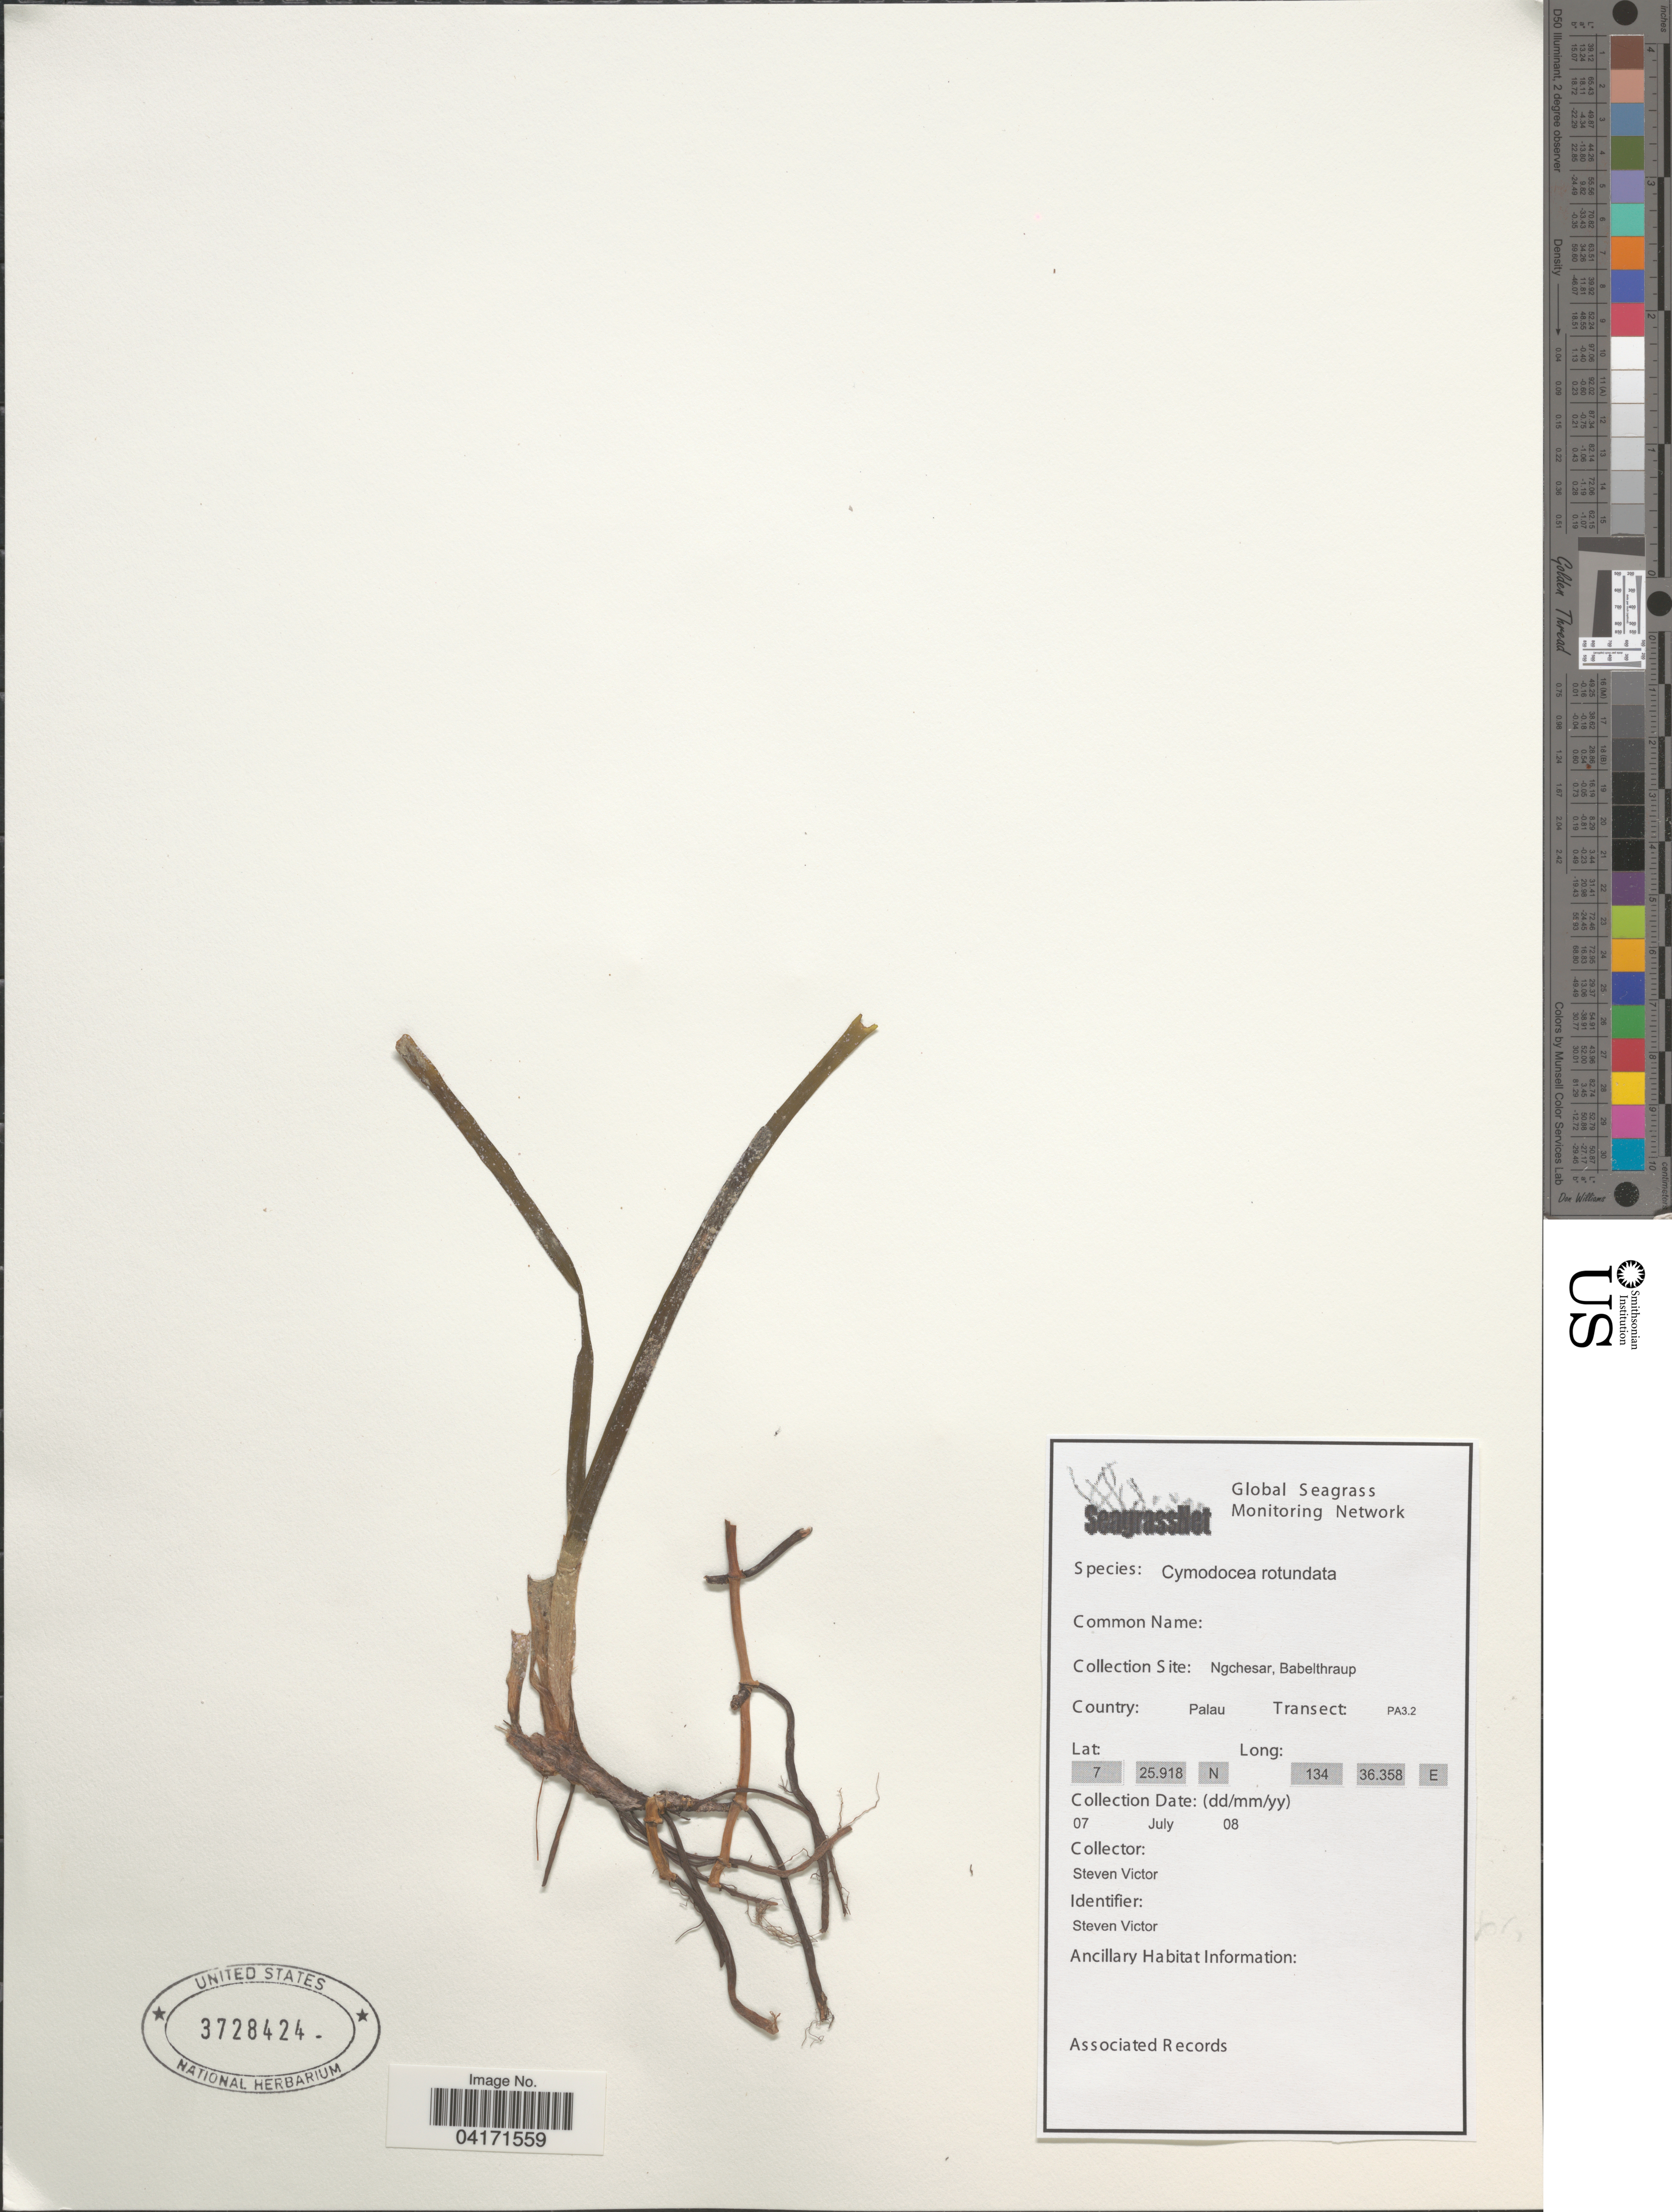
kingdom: Plantae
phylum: Tracheophyta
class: Liliopsida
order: Alismatales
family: Cymodoceaceae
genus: Cymodocea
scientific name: Cymodocea rotundata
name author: Asch. & Schweinf.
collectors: S. Victor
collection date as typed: Transcribed d/m/y: 7/7/8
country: Palau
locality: Ngchesar, Babelthraup. Palau. Transect: PA3.2.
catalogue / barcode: US 3728424